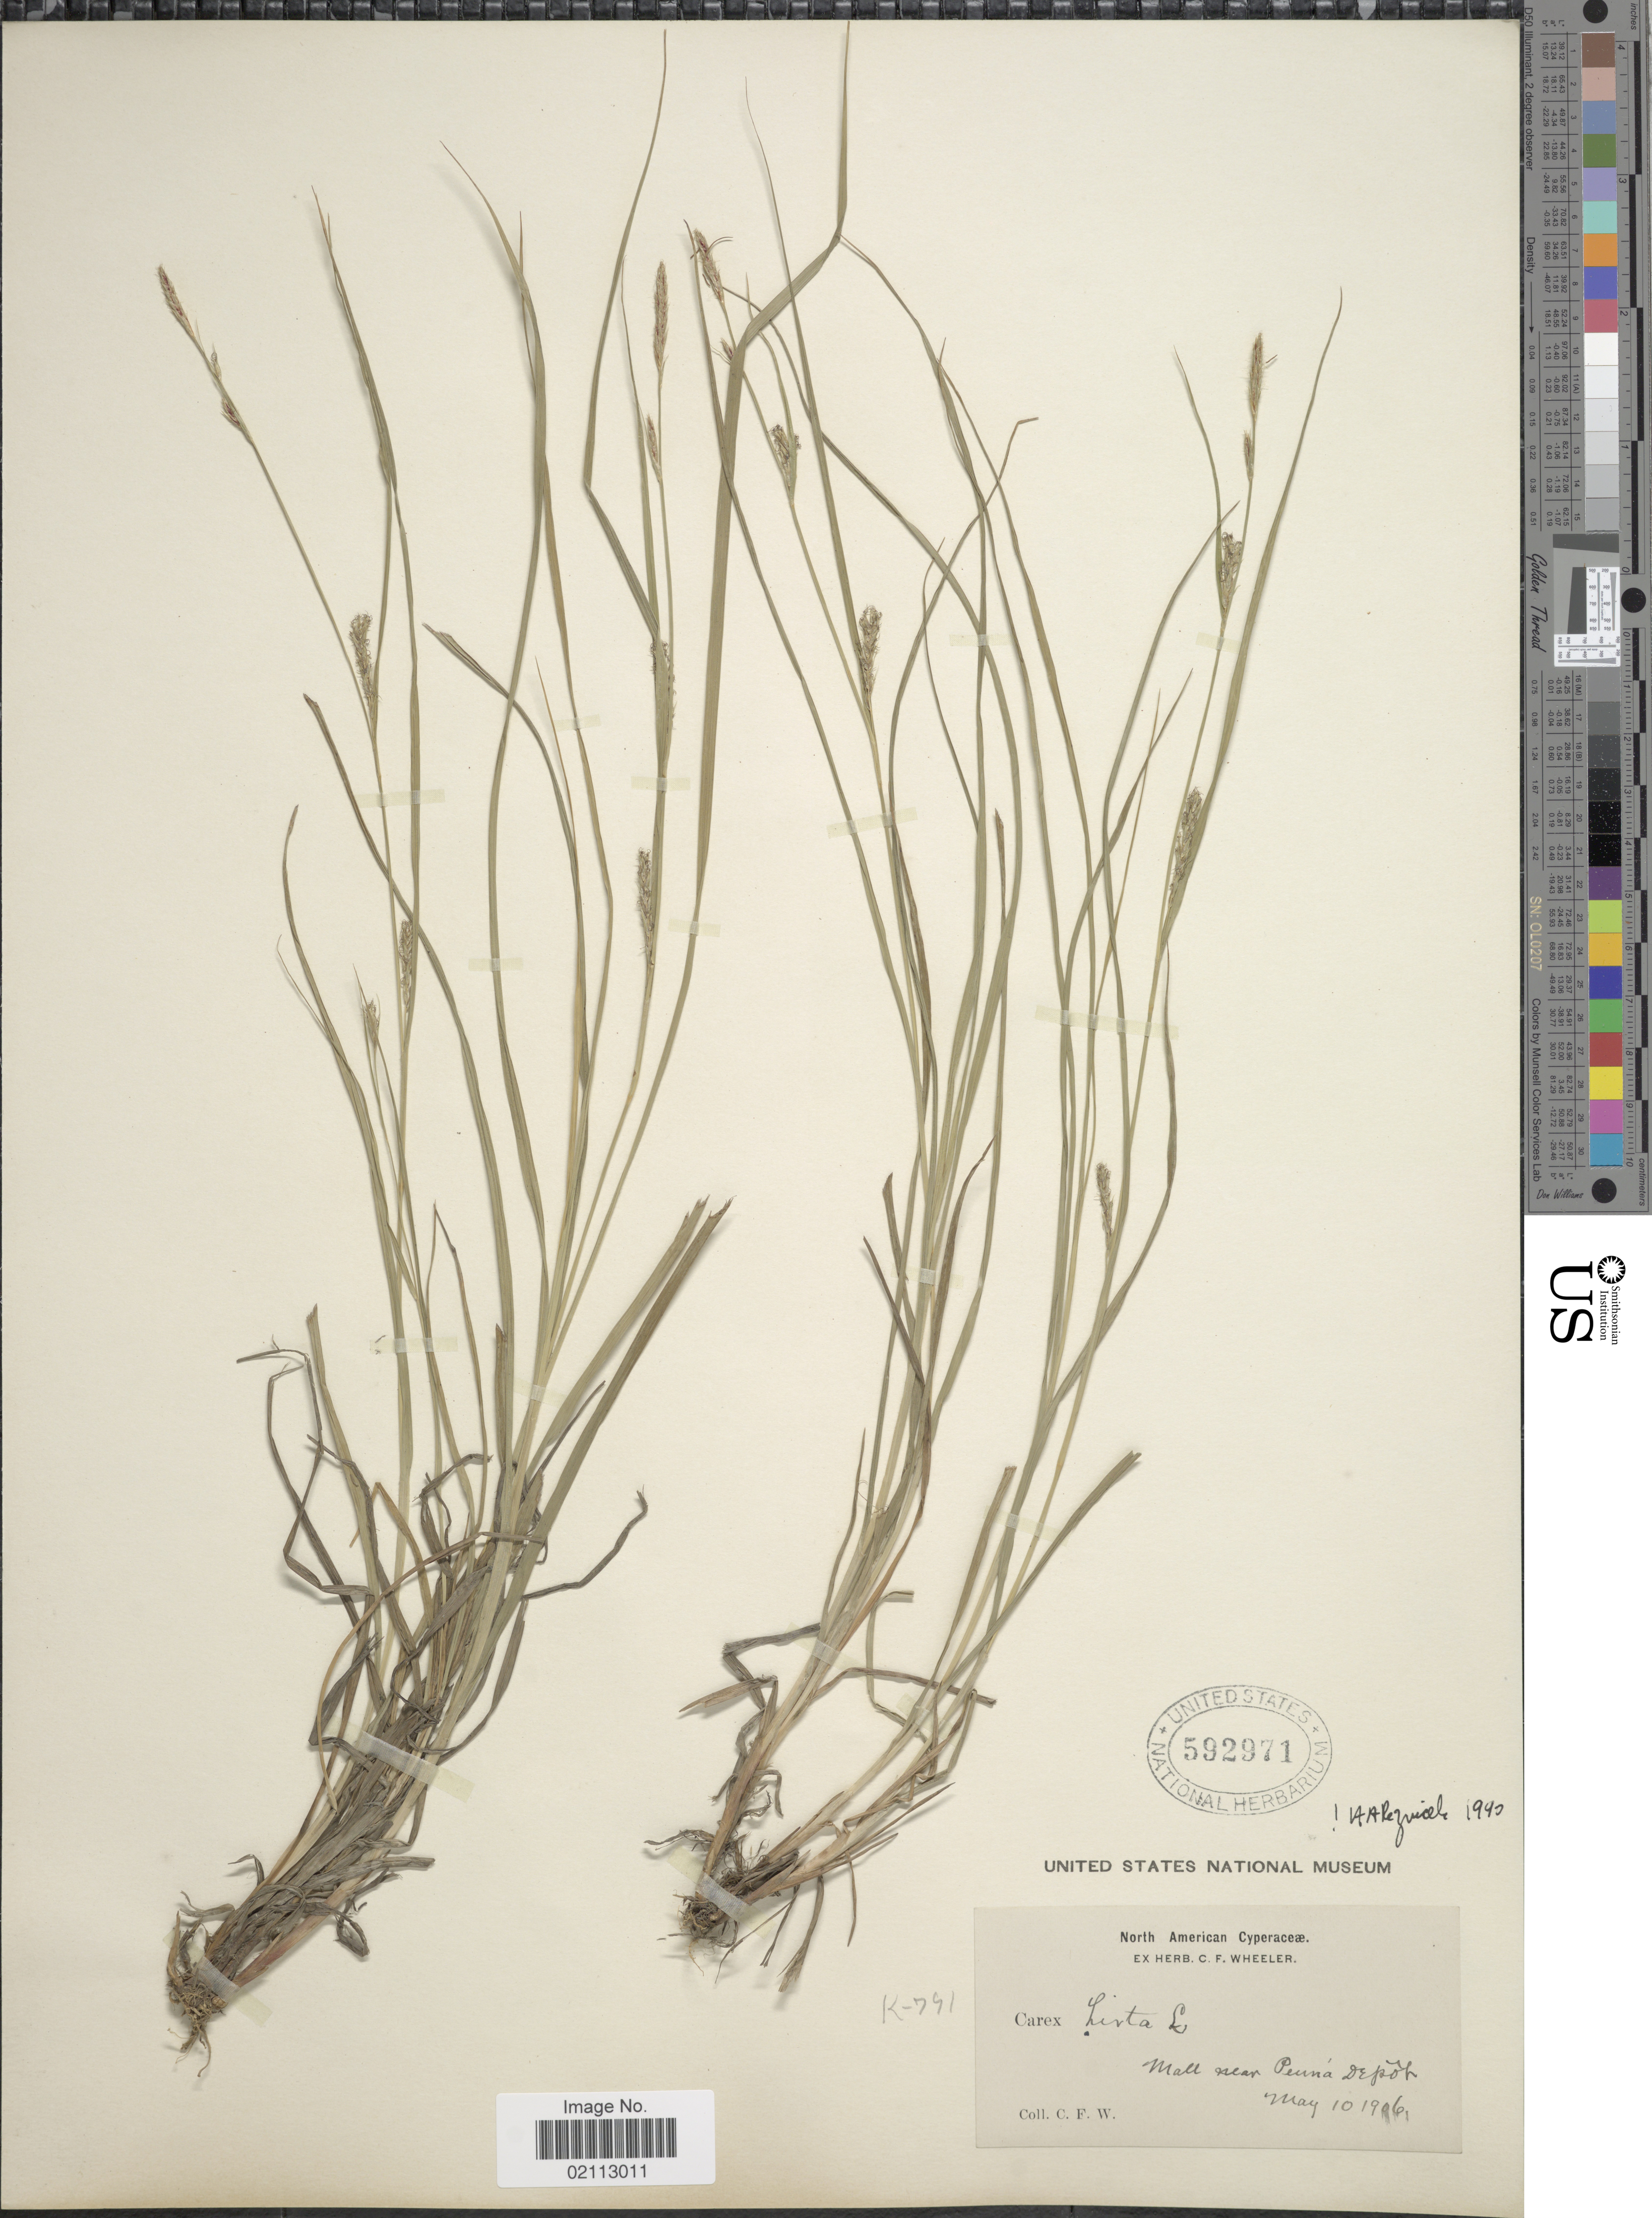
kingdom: Plantae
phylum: Tracheophyta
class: Liliopsida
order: Poales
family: Cyperaceae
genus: Carex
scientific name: Carex hirta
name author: L.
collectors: C. Wheeler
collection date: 1906-05-10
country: United States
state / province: Pennsylvania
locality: Mall near Penn'a Depot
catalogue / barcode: US 592971